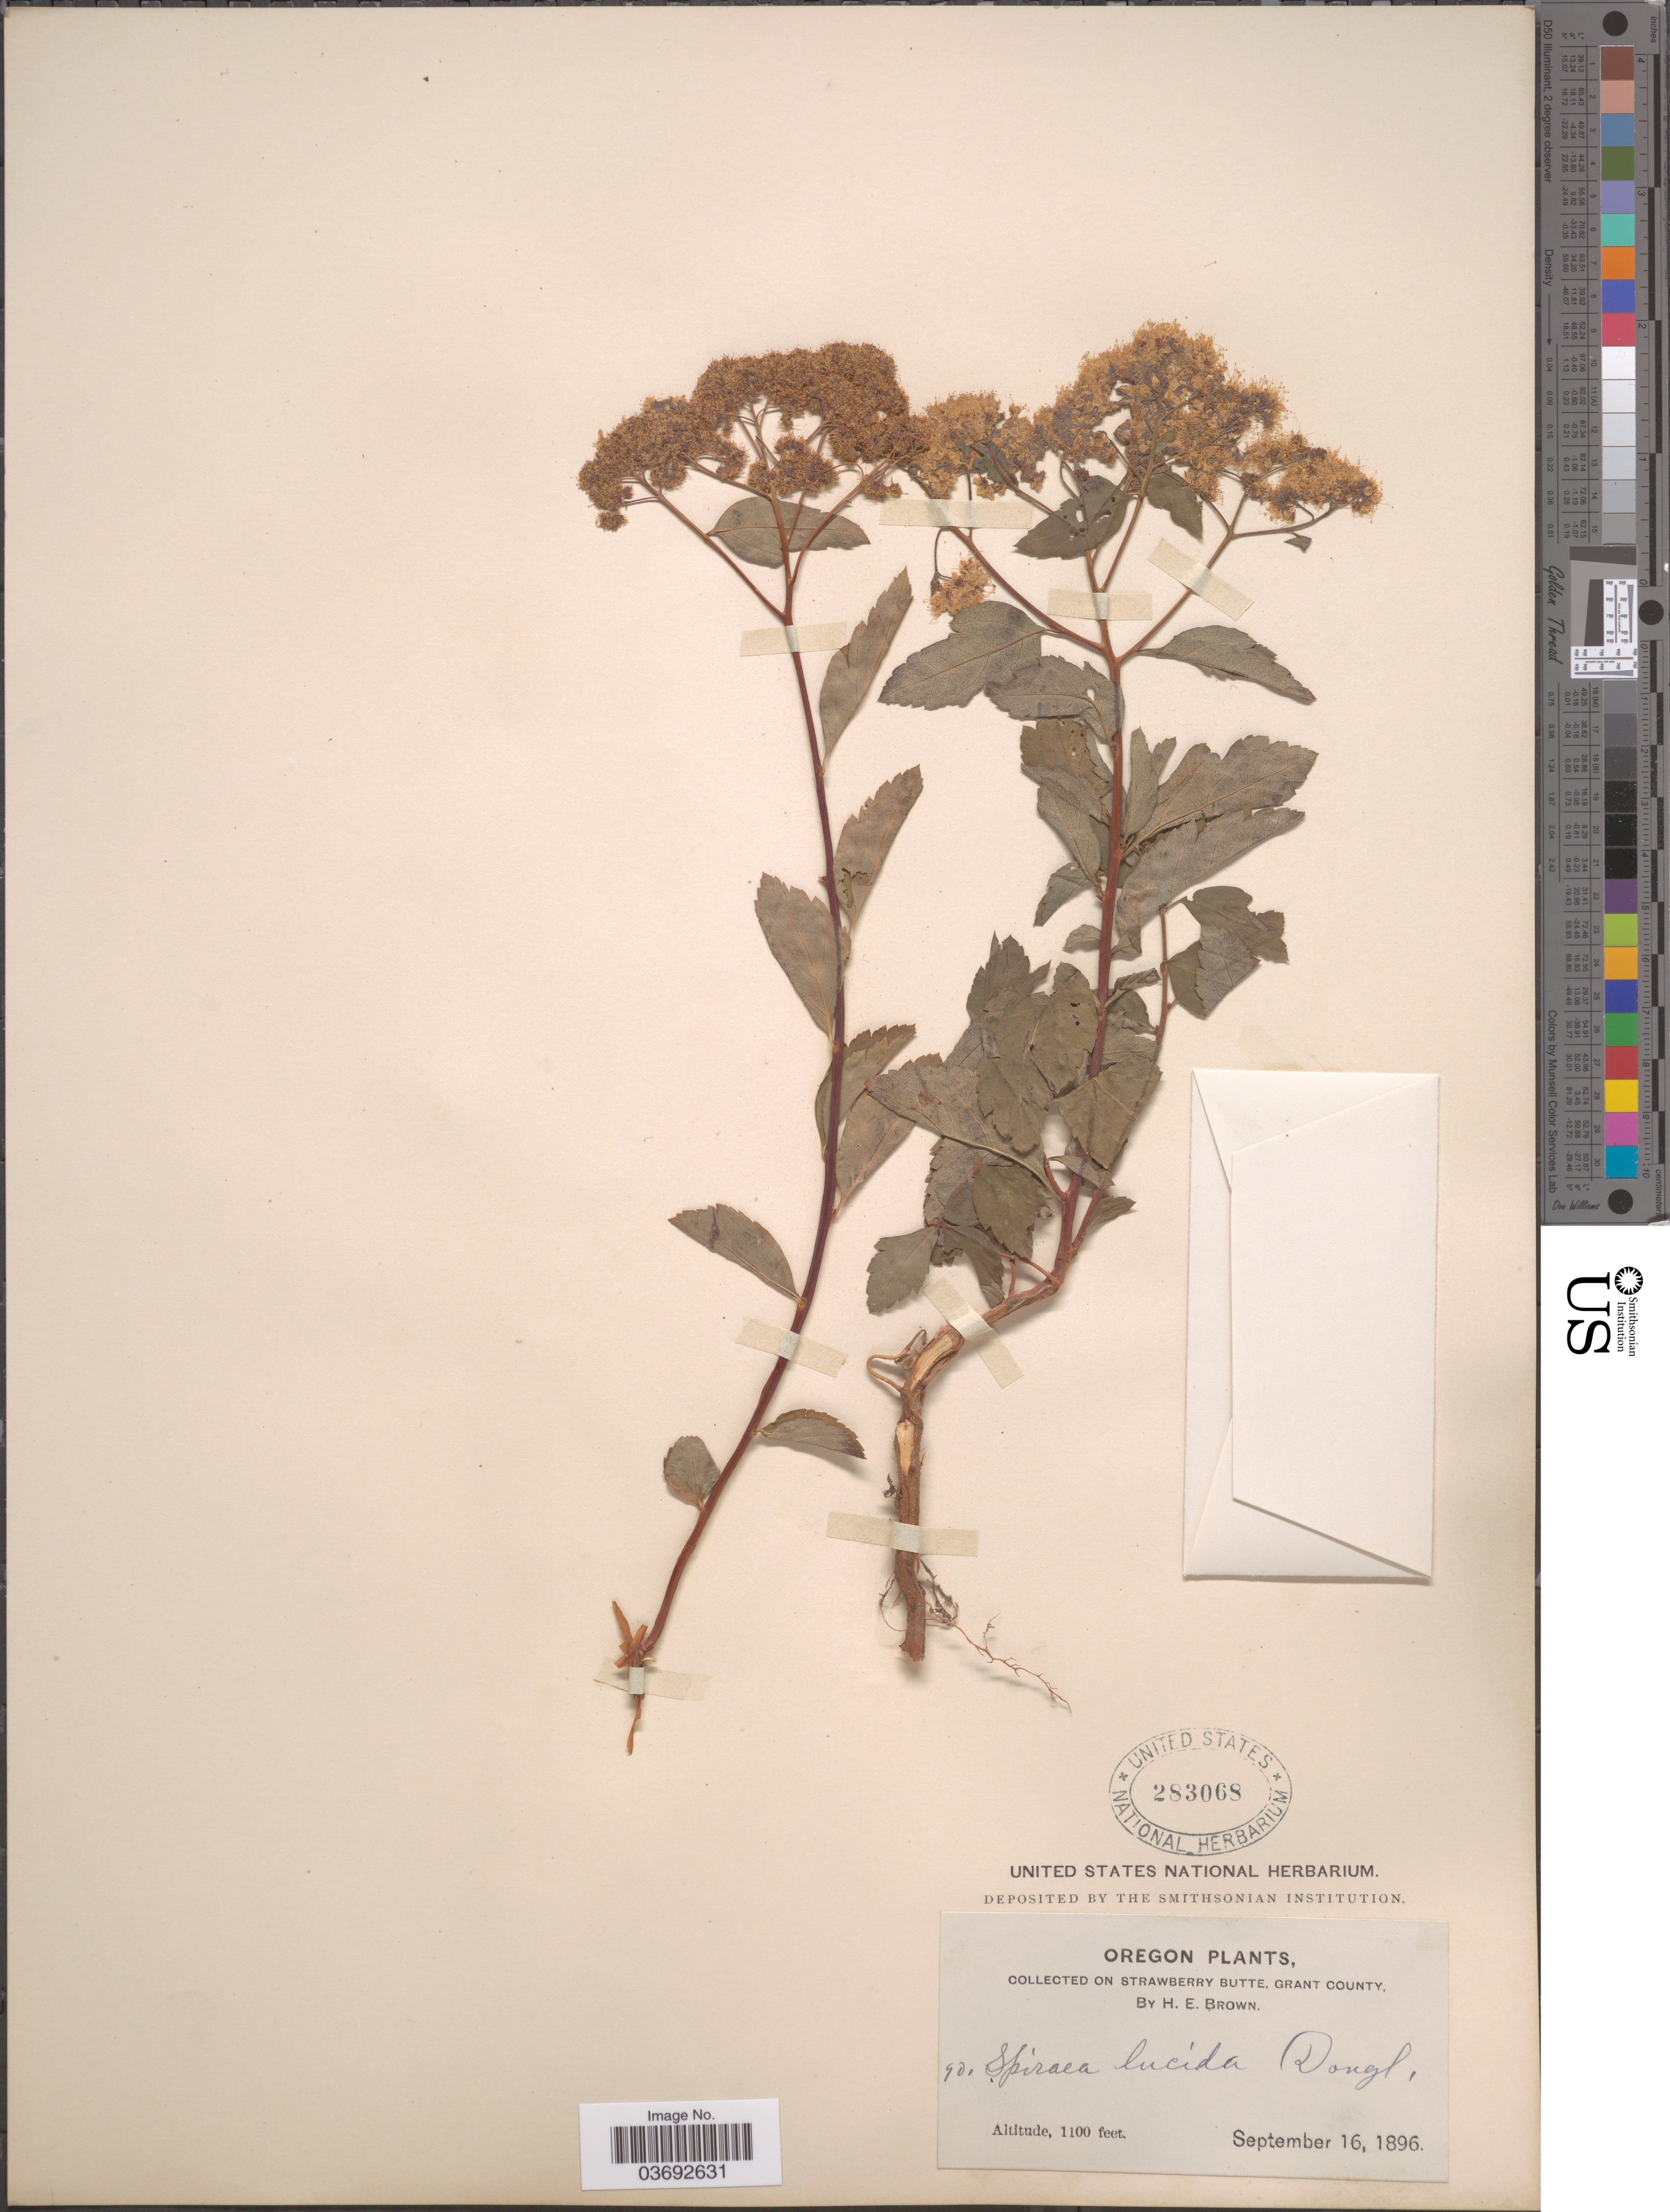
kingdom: Plantae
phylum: Tracheophyta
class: Magnoliopsida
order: Rosales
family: Rosaceae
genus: Spiraea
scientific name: Spiraea lucida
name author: Douglas ex Greene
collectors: H. E. Brown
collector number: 90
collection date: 1896-09-16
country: United States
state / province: Oregon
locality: On Strawberry Butte, Grant County.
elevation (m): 335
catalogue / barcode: US 283068